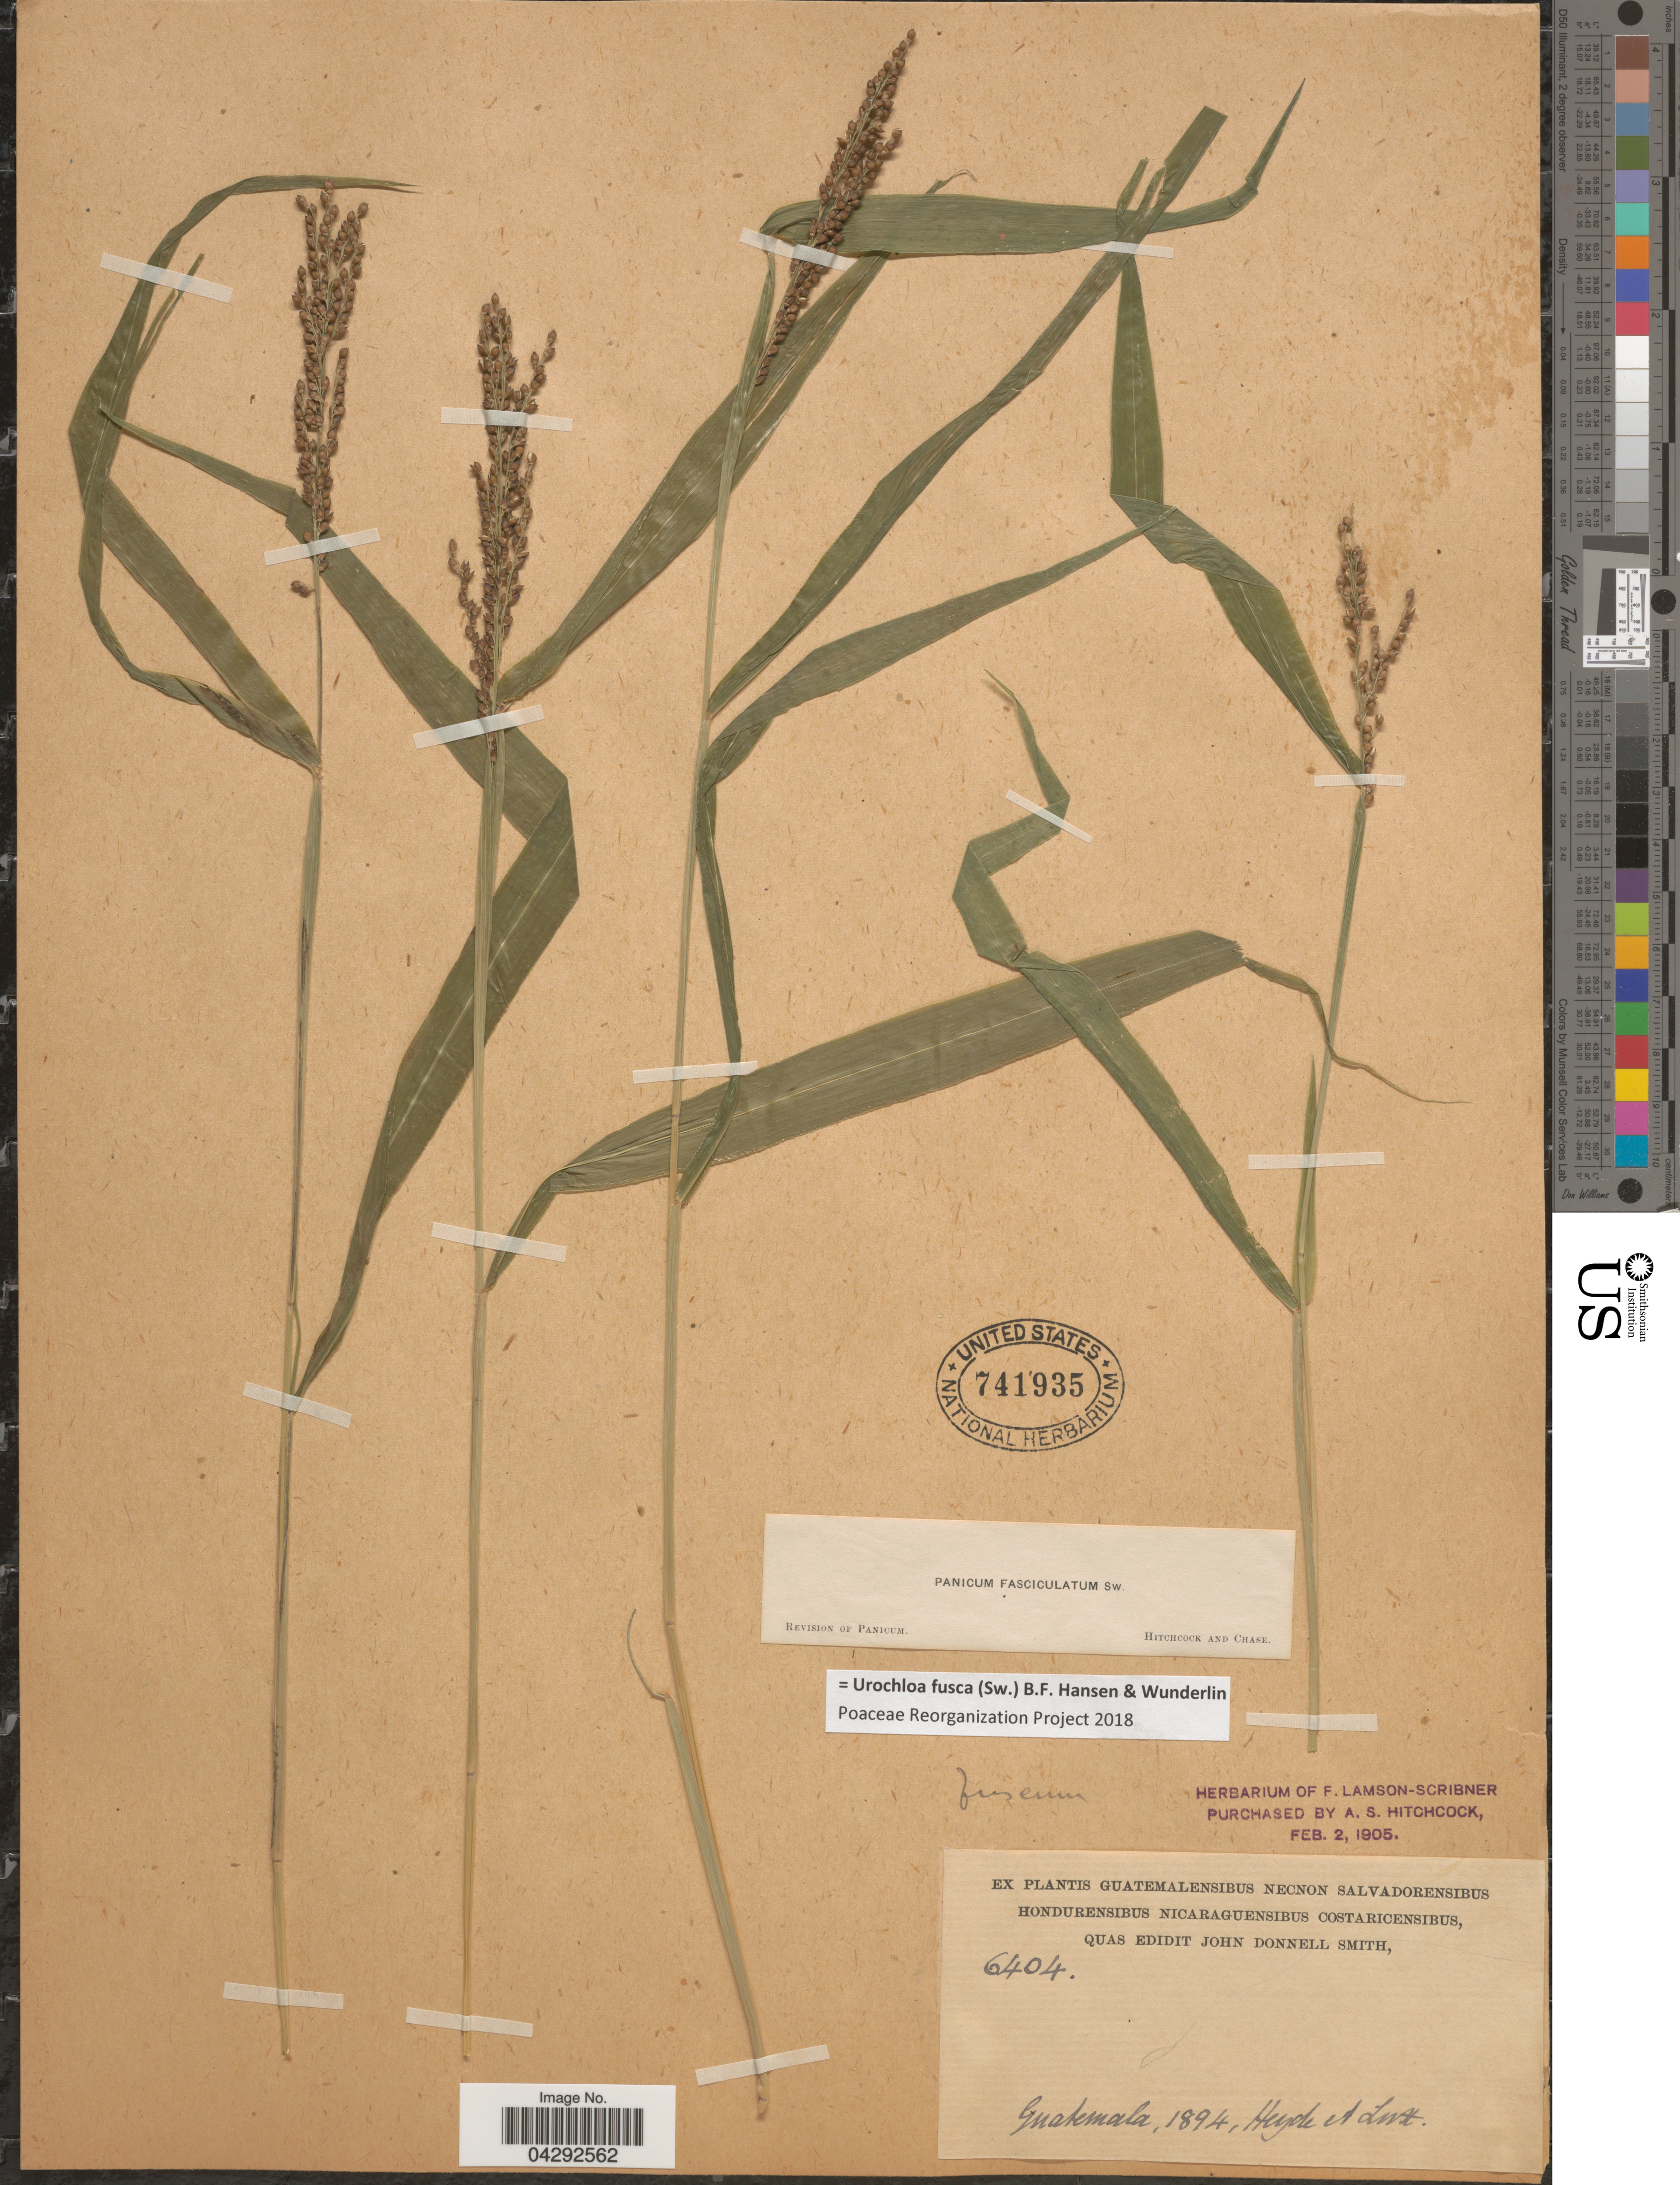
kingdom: Plantae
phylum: Tracheophyta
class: Liliopsida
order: Poales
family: Poaceae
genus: Urochloa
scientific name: Urochloa fusca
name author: (Sw.) B.F. Hansen & Wunderlin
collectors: Heyde & Lux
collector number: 6404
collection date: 1894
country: Guatemala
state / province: Guatemala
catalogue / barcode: US 741935